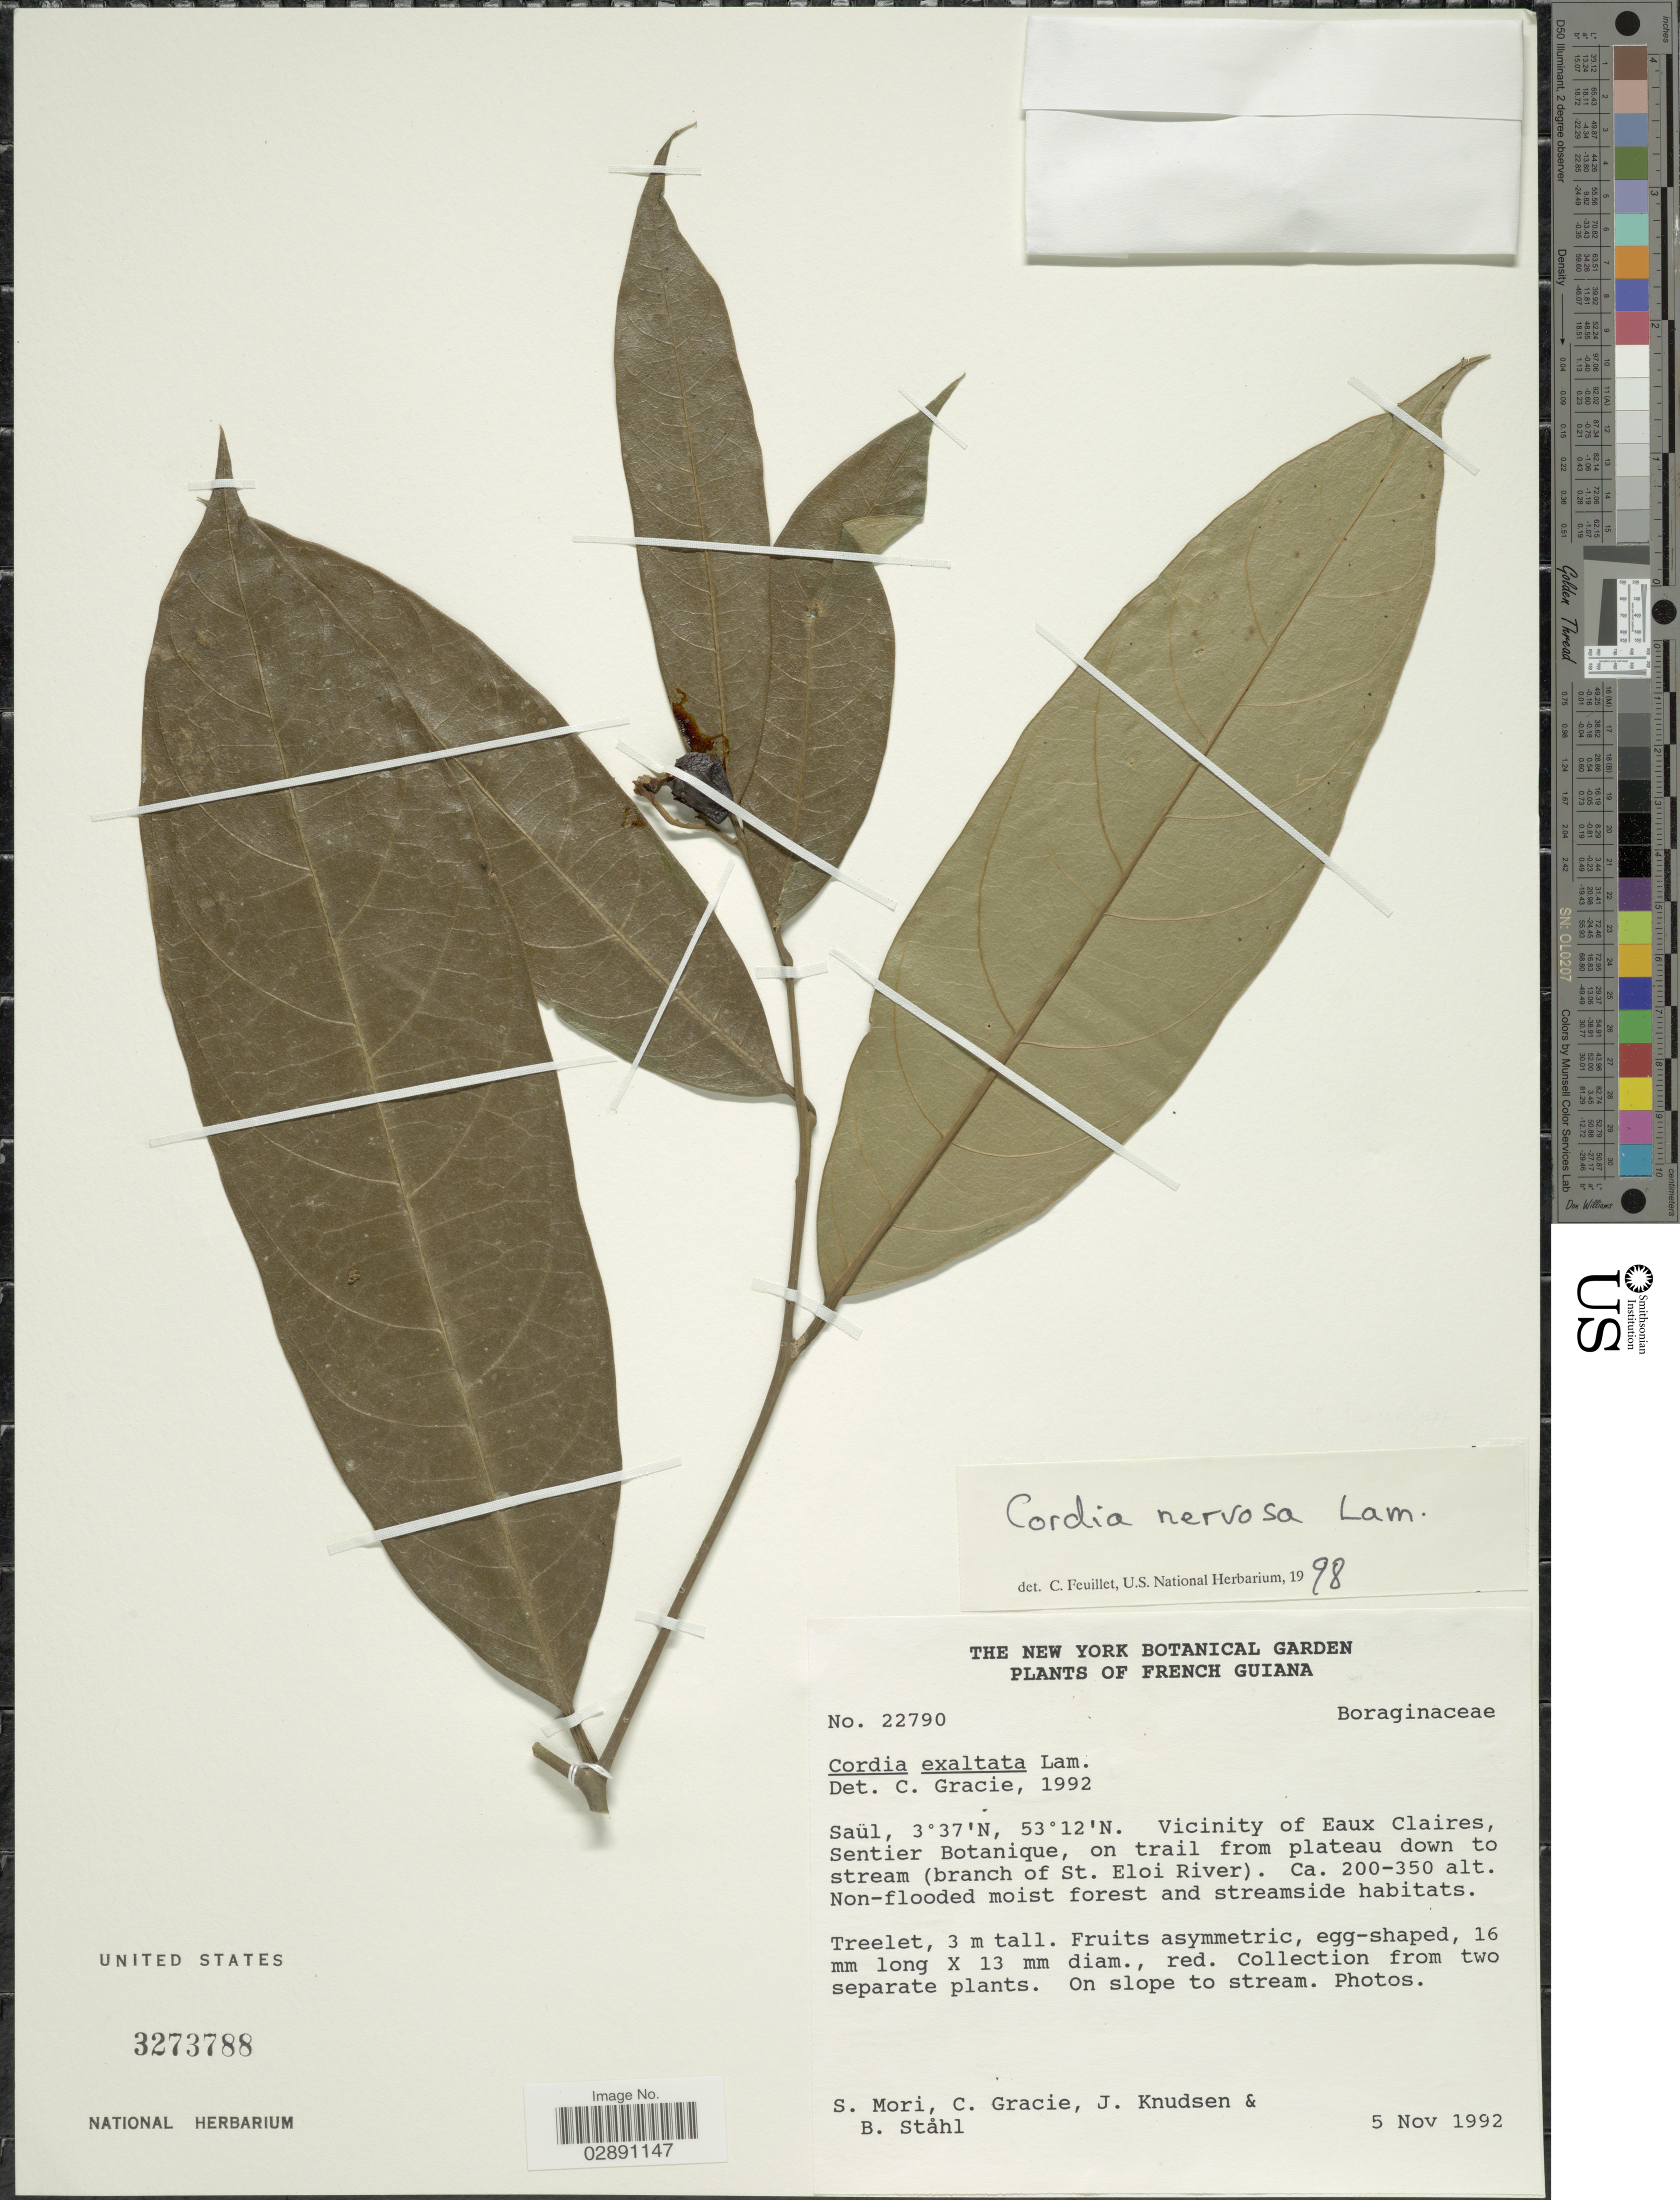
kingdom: Plantae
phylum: Tracheophyta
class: Magnoliopsida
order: Boraginales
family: Cordiaceae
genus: Cordia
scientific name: Cordia nervosa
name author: Lam.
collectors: S. Mori, C. A. Gracie, J. Knudsen & B. Ståhl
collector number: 22790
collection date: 1992-11-05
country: French Guiana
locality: Saül. Vicinity of Eaux Claires, Sentier Botanique, on trail from plateau down to stream (branch of St. Eloi River).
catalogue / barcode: US 3273788